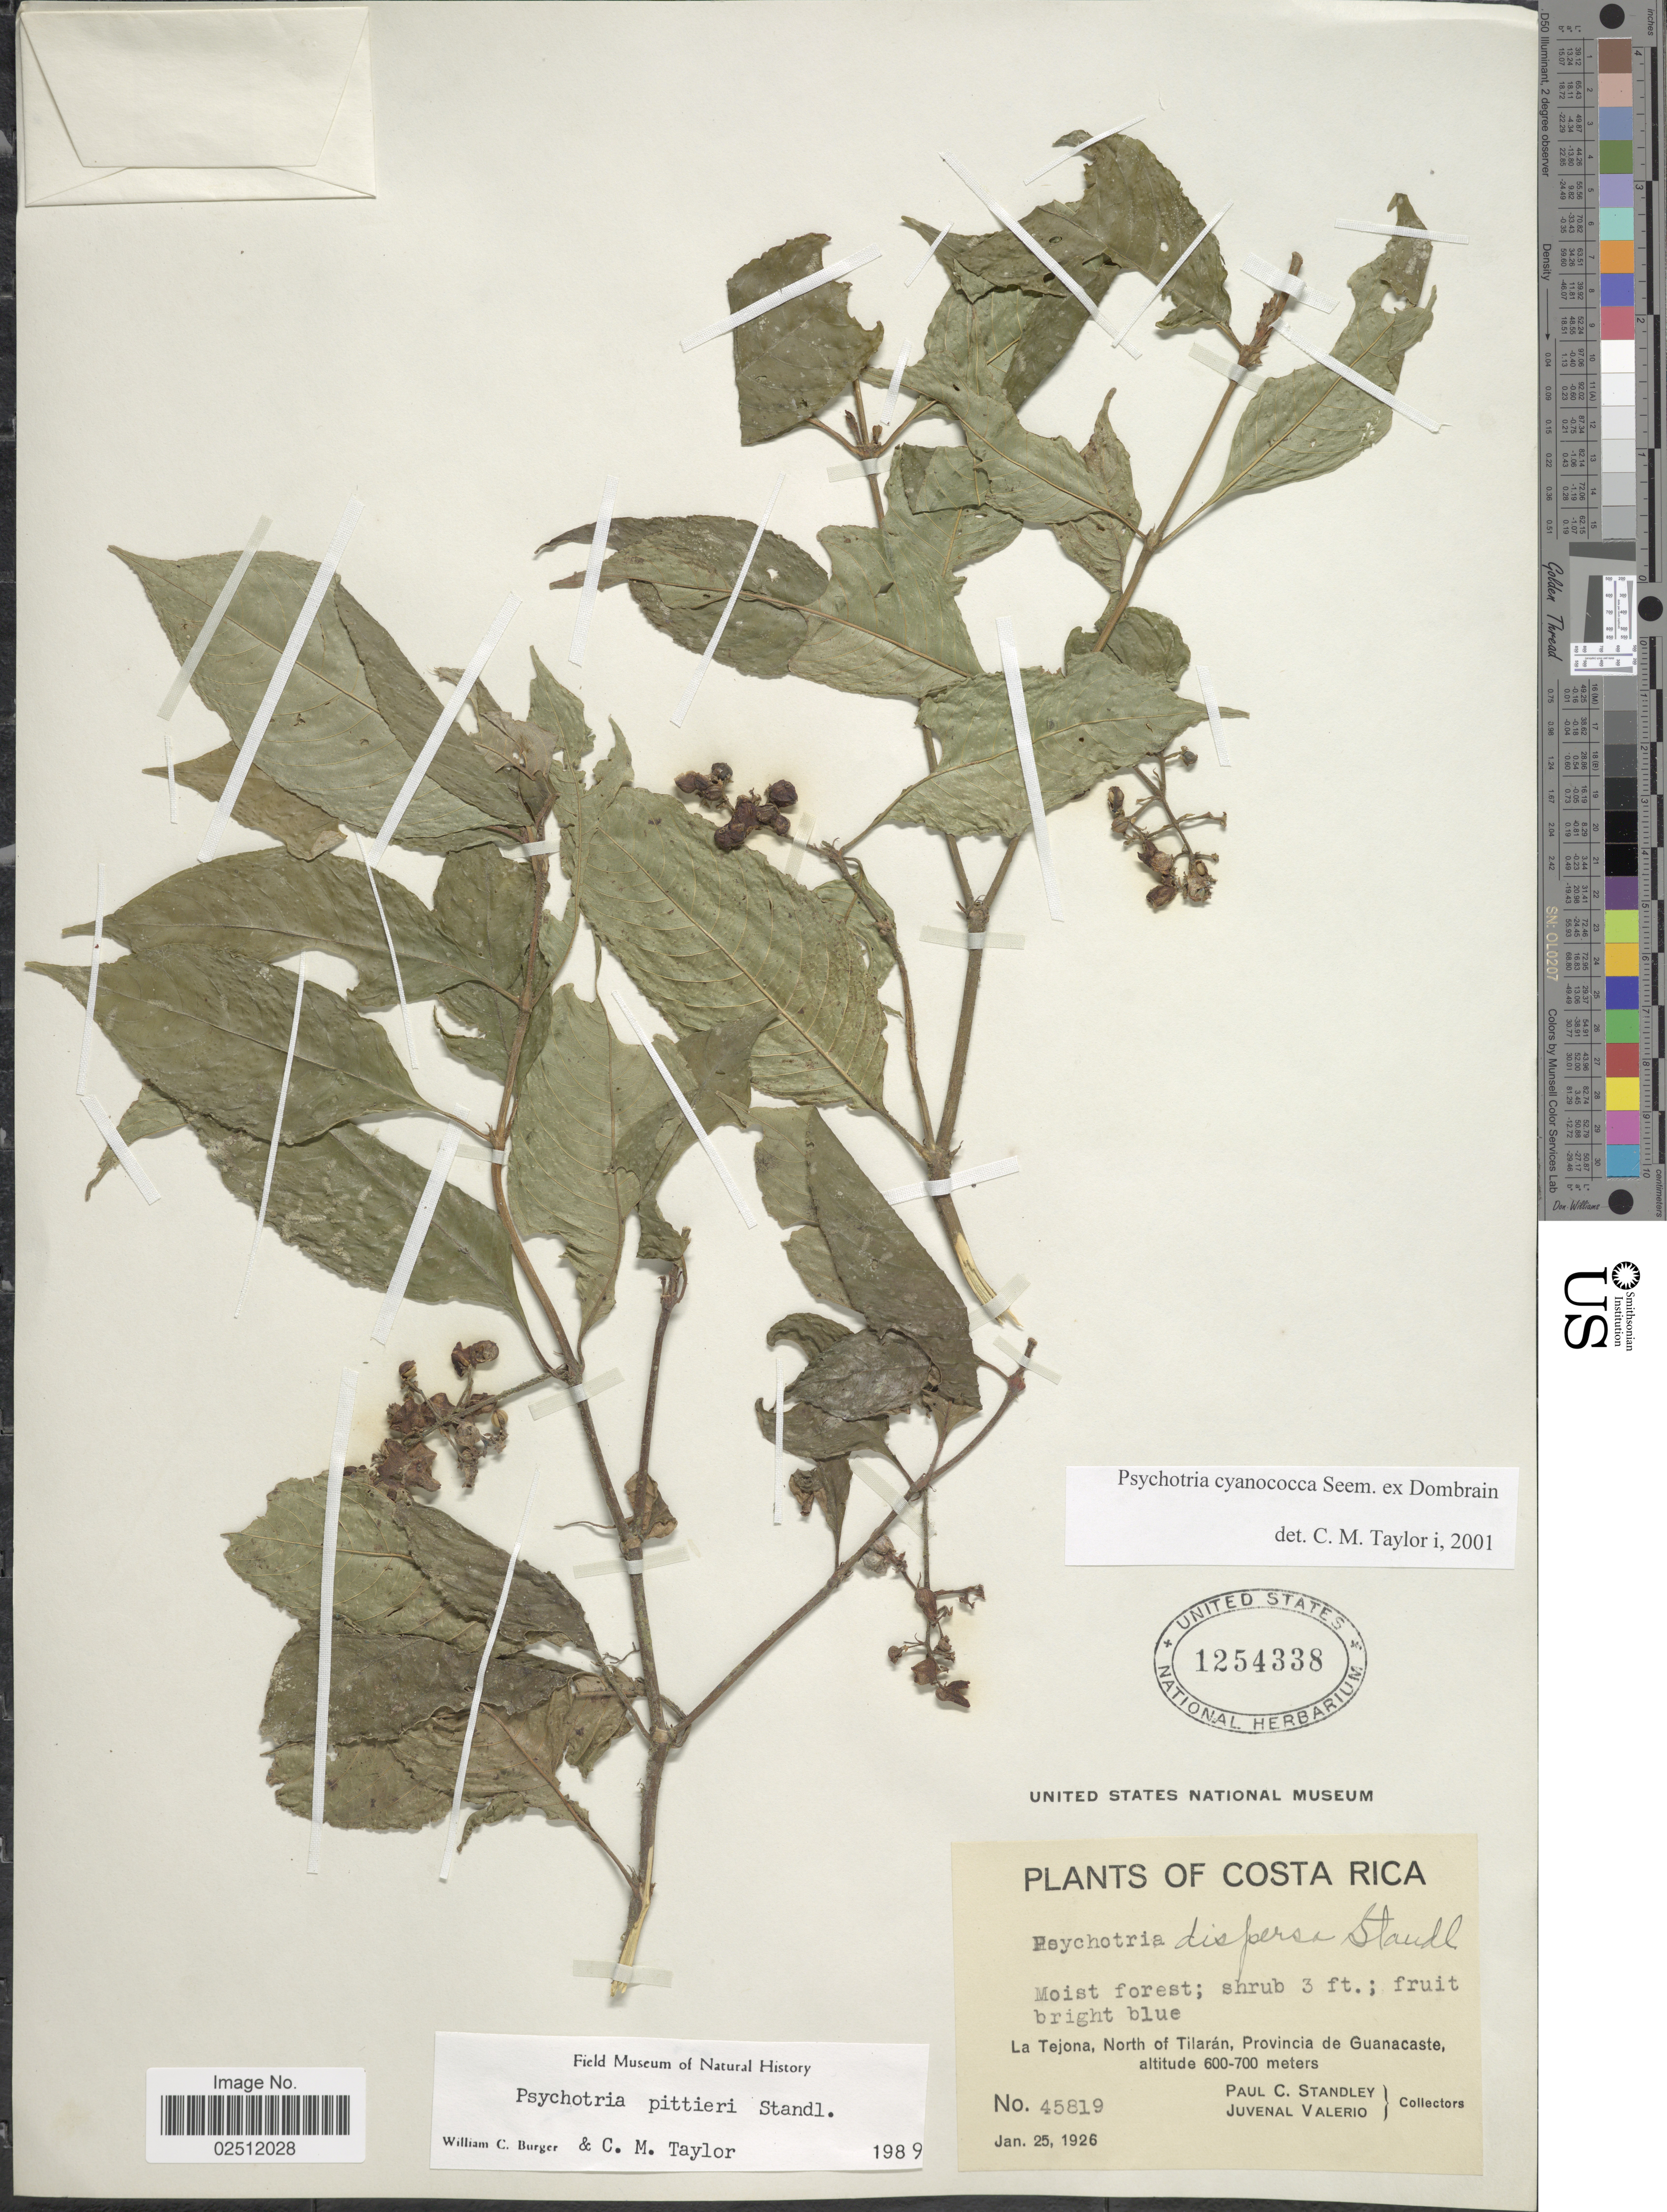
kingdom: Plantae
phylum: Tracheophyta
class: Magnoliopsida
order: Gentianales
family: Rubiaceae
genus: Psychotria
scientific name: Psychotria cyanococca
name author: Seem. ex Dombrain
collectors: P. C. Standley & J. Valerio R.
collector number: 45819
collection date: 1926-01-25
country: Costa Rica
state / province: Guanacaste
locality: Moist forest; La Tejona, North of Tilarán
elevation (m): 600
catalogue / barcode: US 1254338